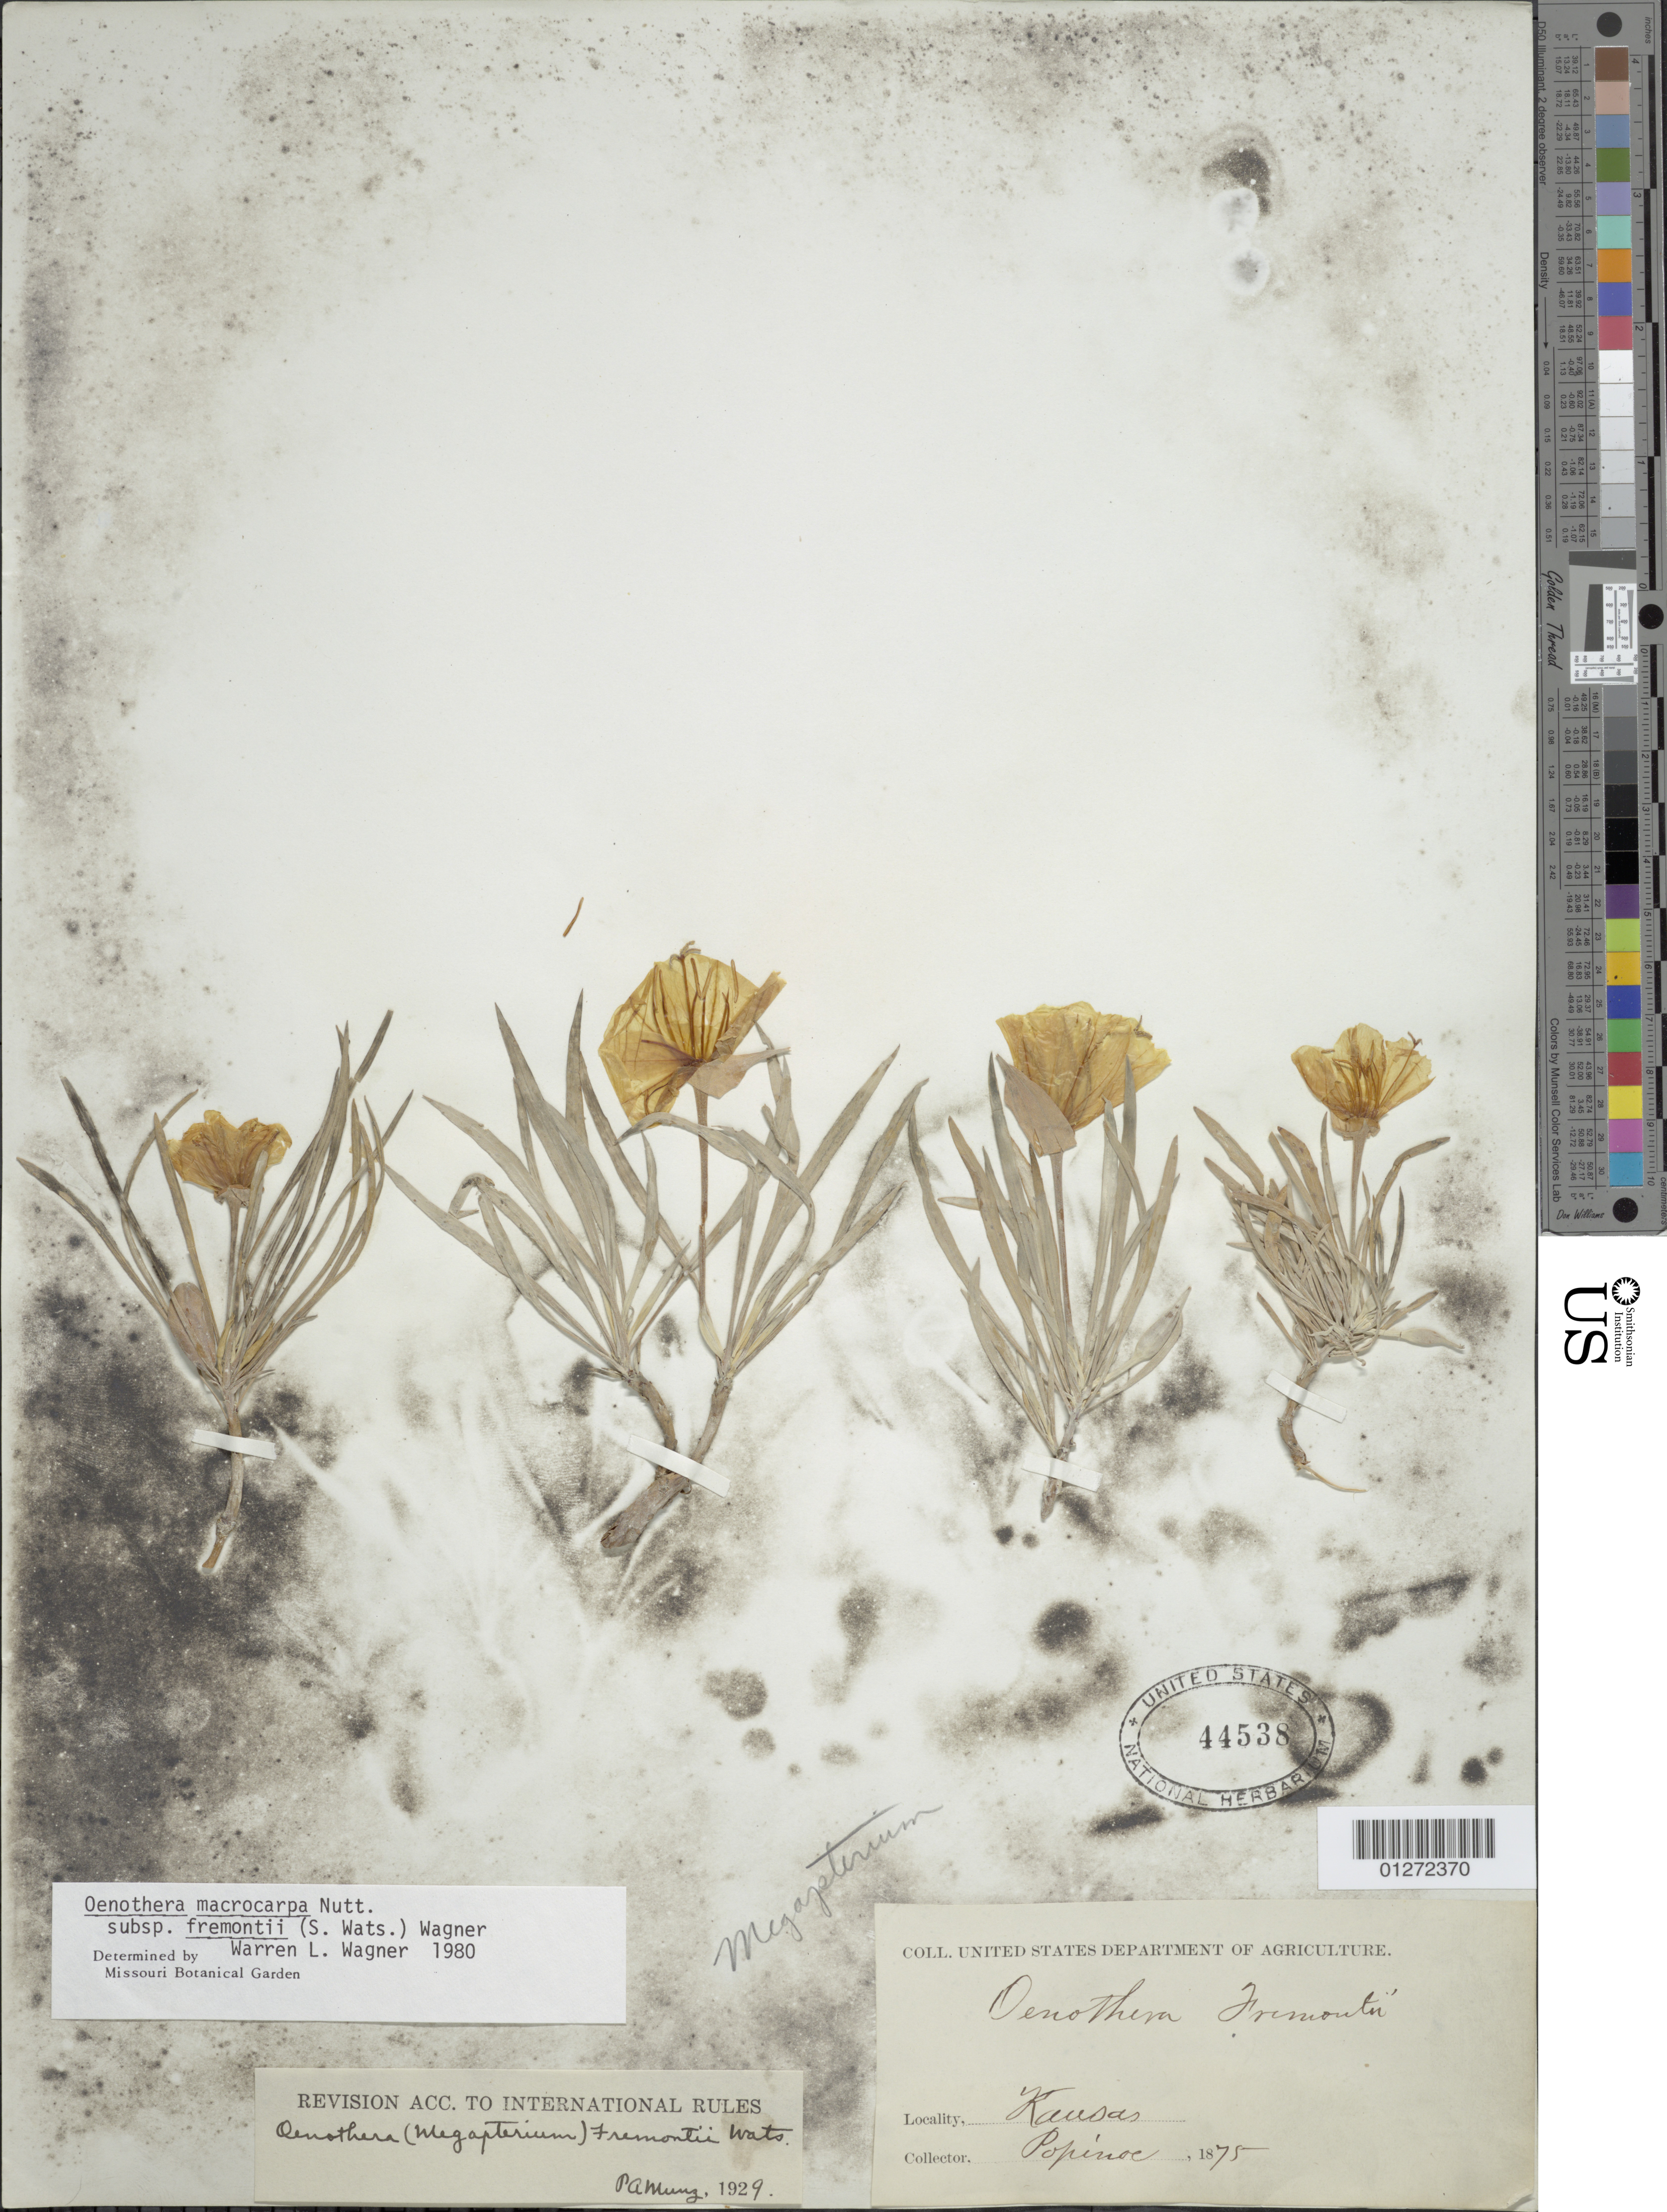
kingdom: Plantae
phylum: Tracheophyta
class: Magnoliopsida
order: Myrtales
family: Onagraceae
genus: Oenothera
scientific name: Oenothera macrocarpa subsp. fremontii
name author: (S. Watson) W.L. Wagner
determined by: Wagner, W. L., (BOT), Smithsonian Institution - National Museum of Natural History (UNITED STATES)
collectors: E. A. Popenoe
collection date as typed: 1875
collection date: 1875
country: United States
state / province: Kansas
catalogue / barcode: US 44538